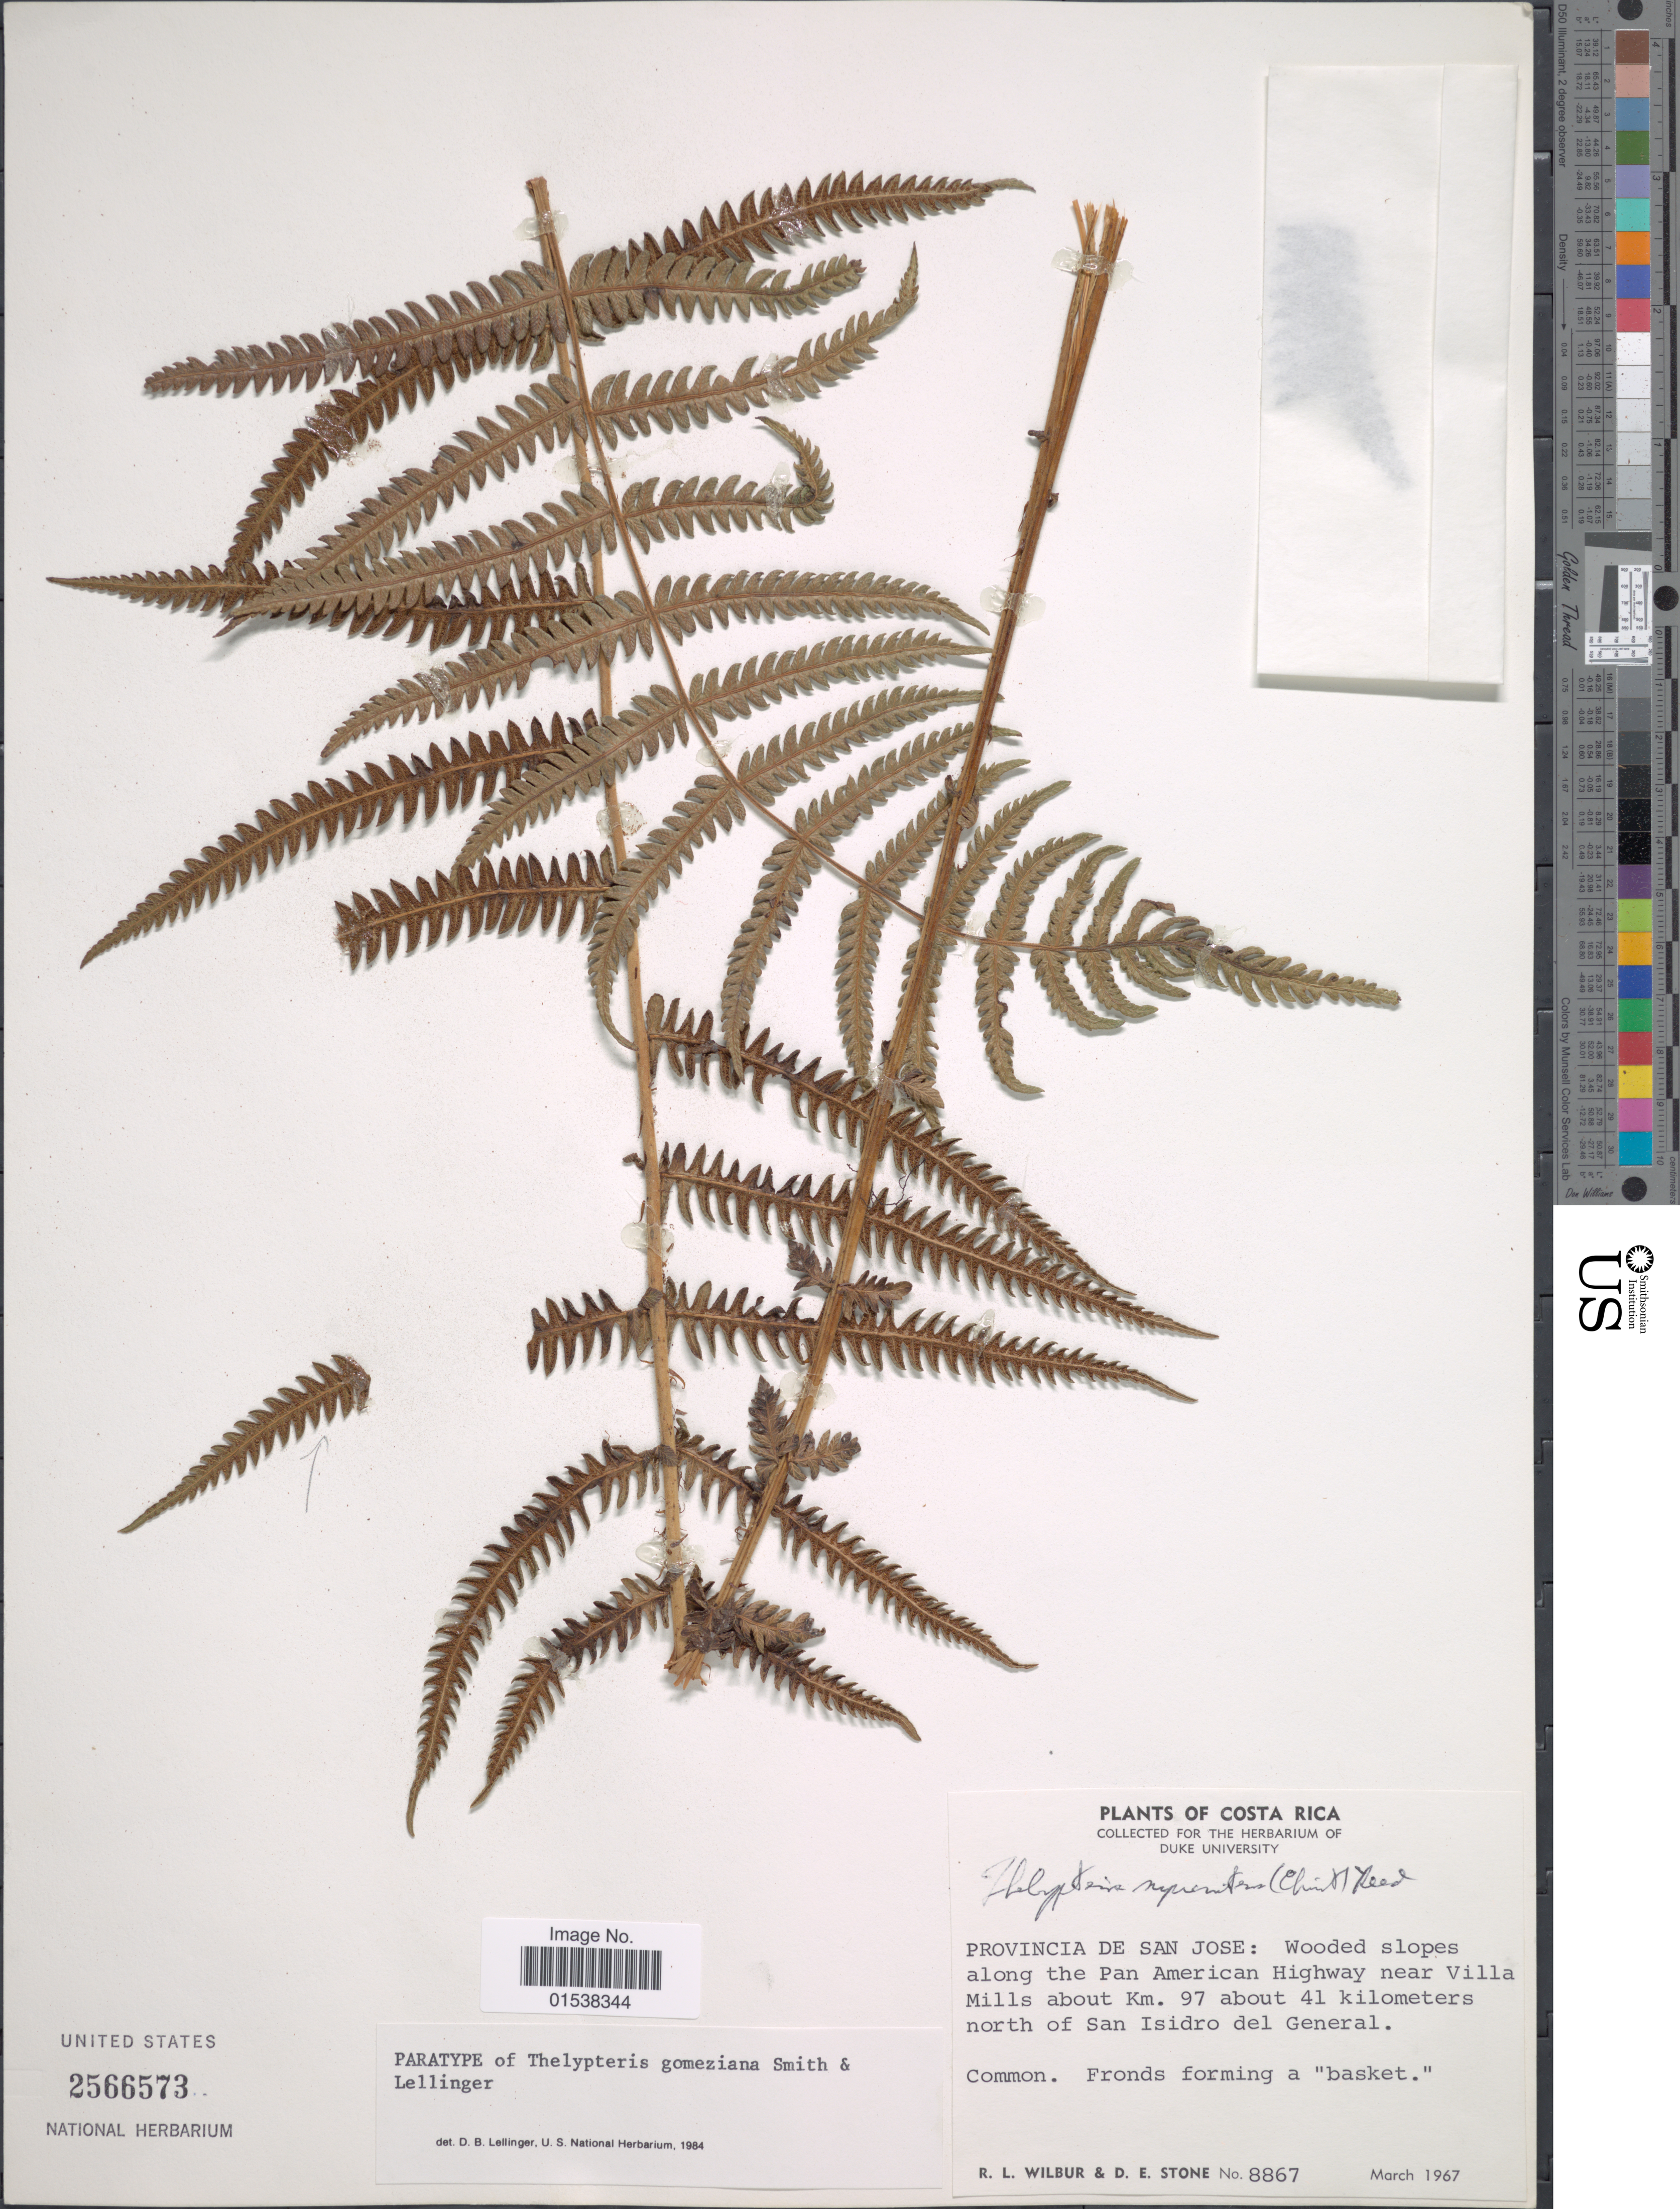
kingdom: Plantae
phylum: Tracheophyta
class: Polypodiopsida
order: Polypodiales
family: Thelypteridaceae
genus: Amauropelta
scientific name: Amauropelta gomeziana (A.R. Sm. & Lellinger) comb. nov., ined. 2015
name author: (A.R. Sm. & Lellinger)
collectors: R. L. Wilbur & D. E. Stone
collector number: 8867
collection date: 1967-03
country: Costa Rica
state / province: San José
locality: Provincia de San Jose: wooded slopes along the Pan American Highway near Villa Mills about km 97 about 41 kilometers north of San Isidro del General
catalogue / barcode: US 2566573